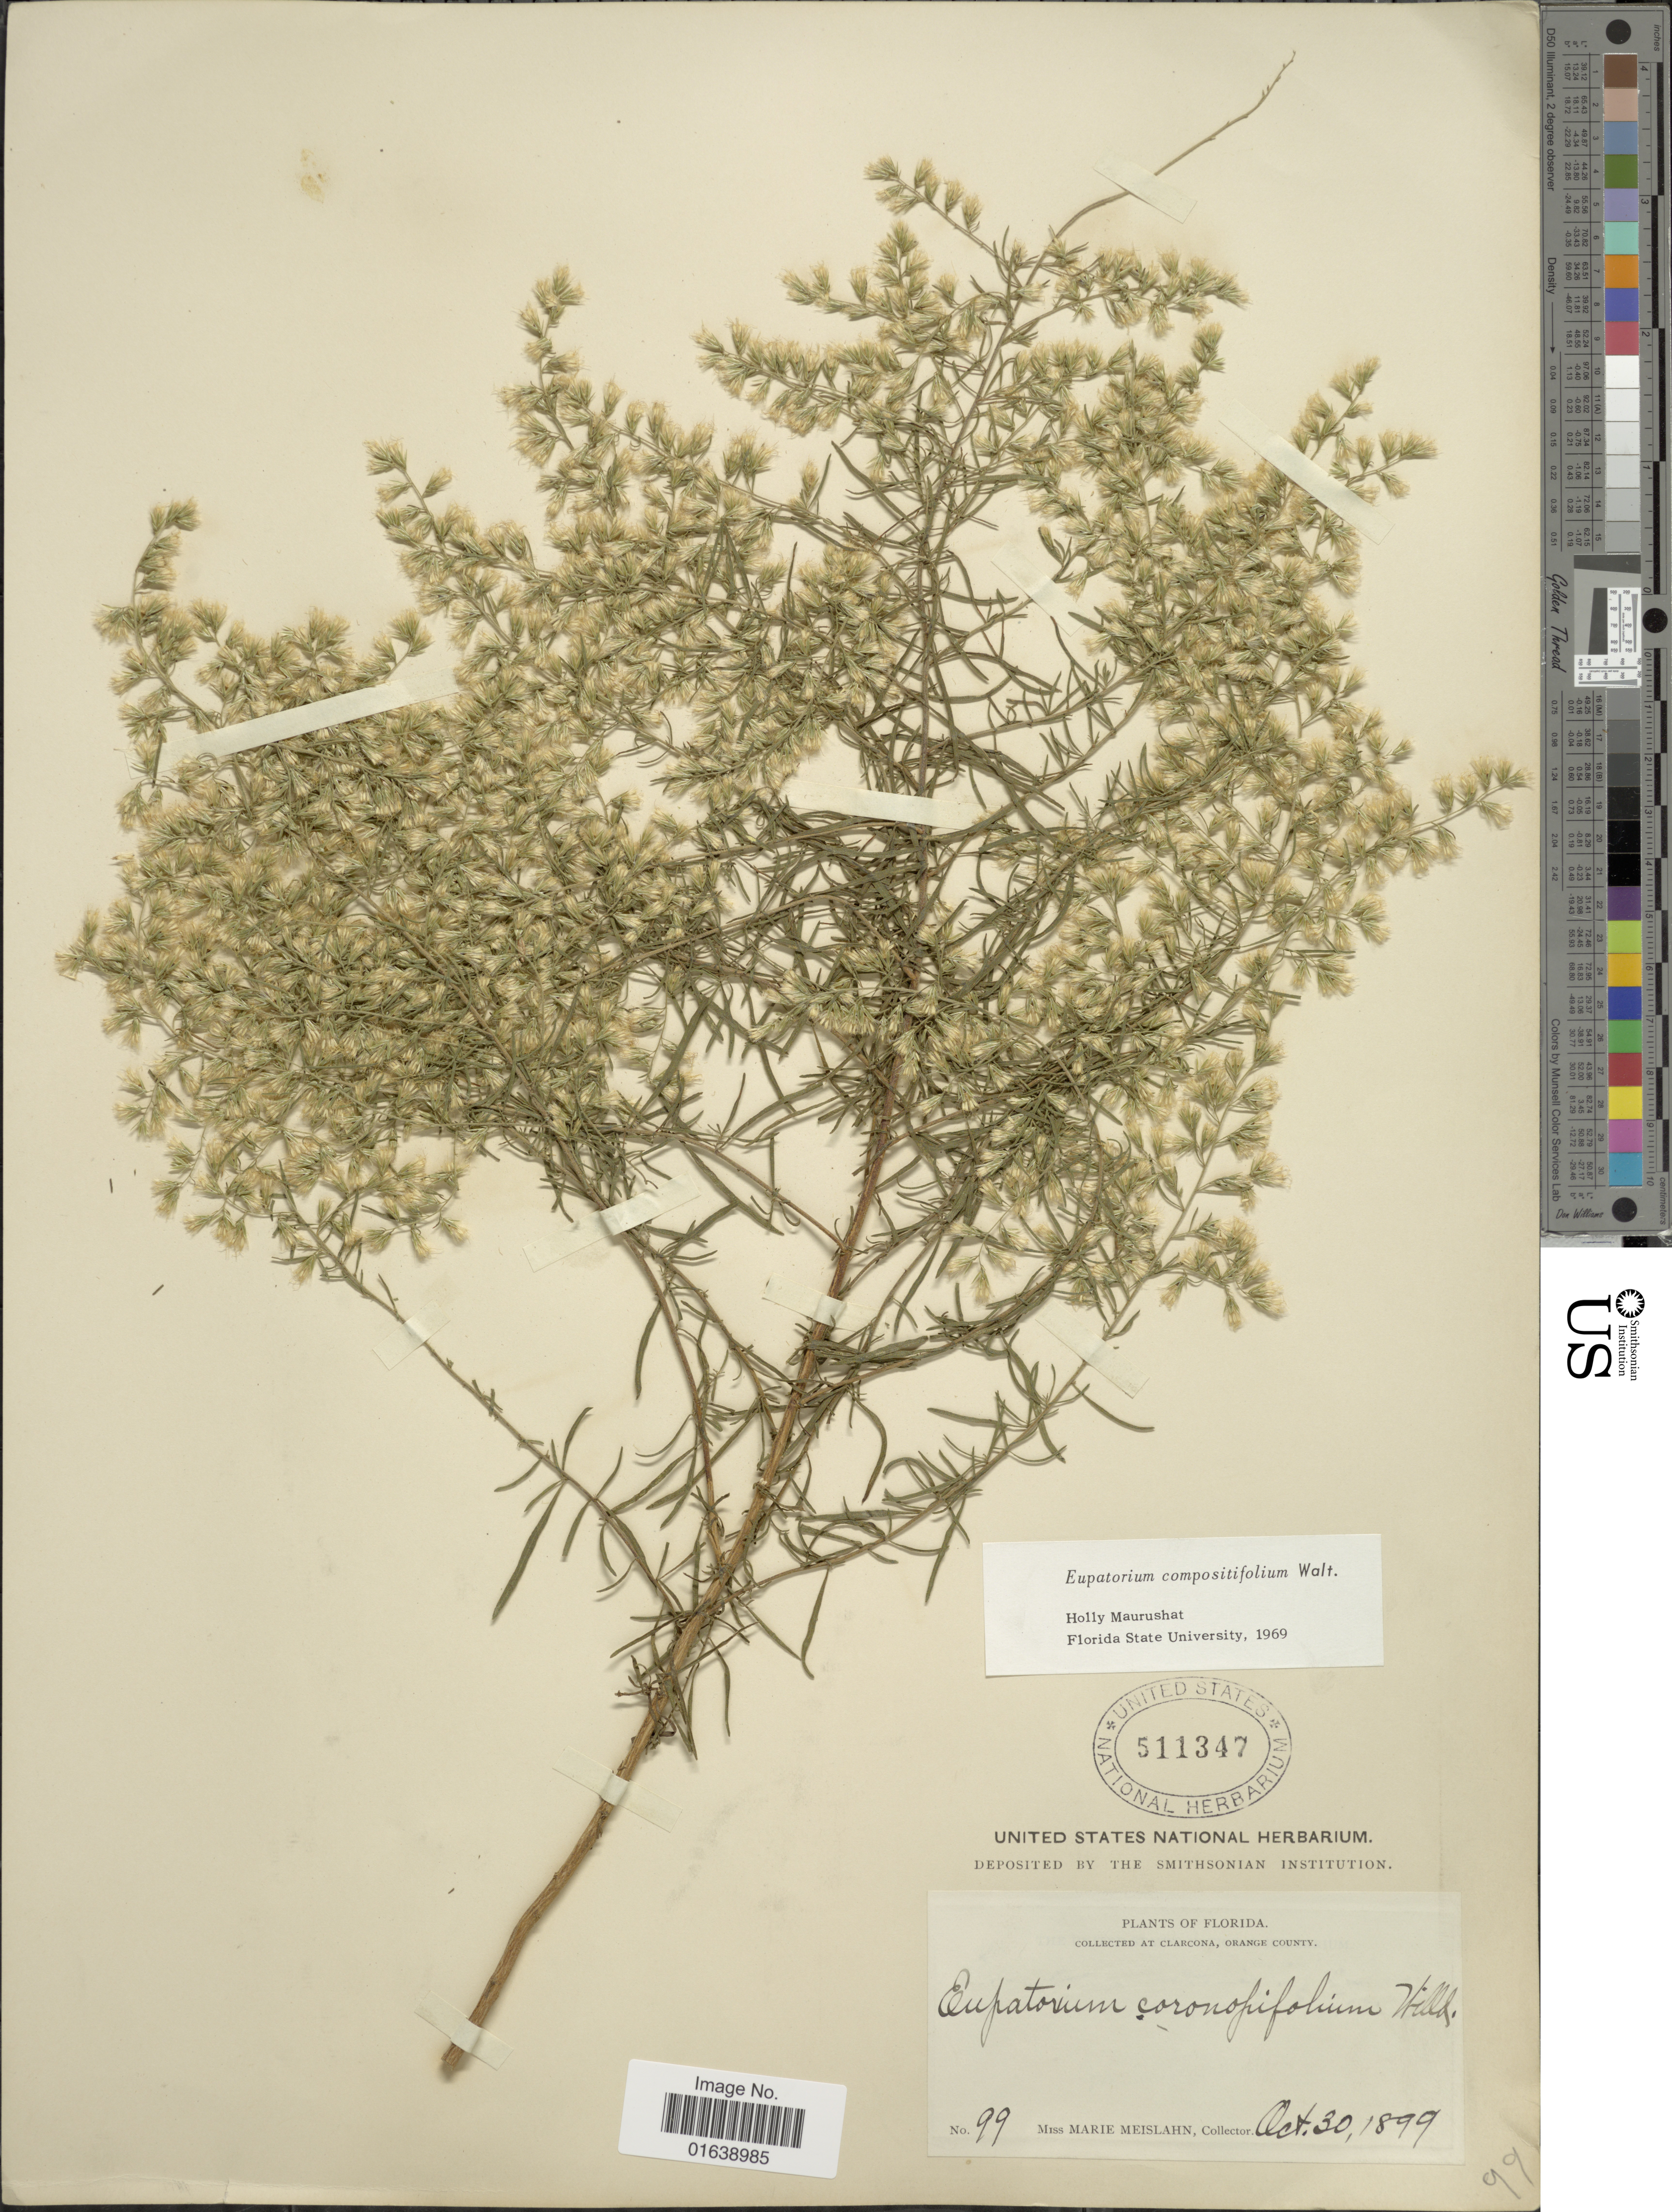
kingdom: Plantae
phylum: Tracheophyta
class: Magnoliopsida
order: Asterales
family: Asteraceae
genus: Eupatorium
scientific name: Eupatorium compositifolium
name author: Walter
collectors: M. Meislahn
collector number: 99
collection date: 1899-10-30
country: United States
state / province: Florida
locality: Florida. Clarcona, Orange County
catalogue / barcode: US 511347